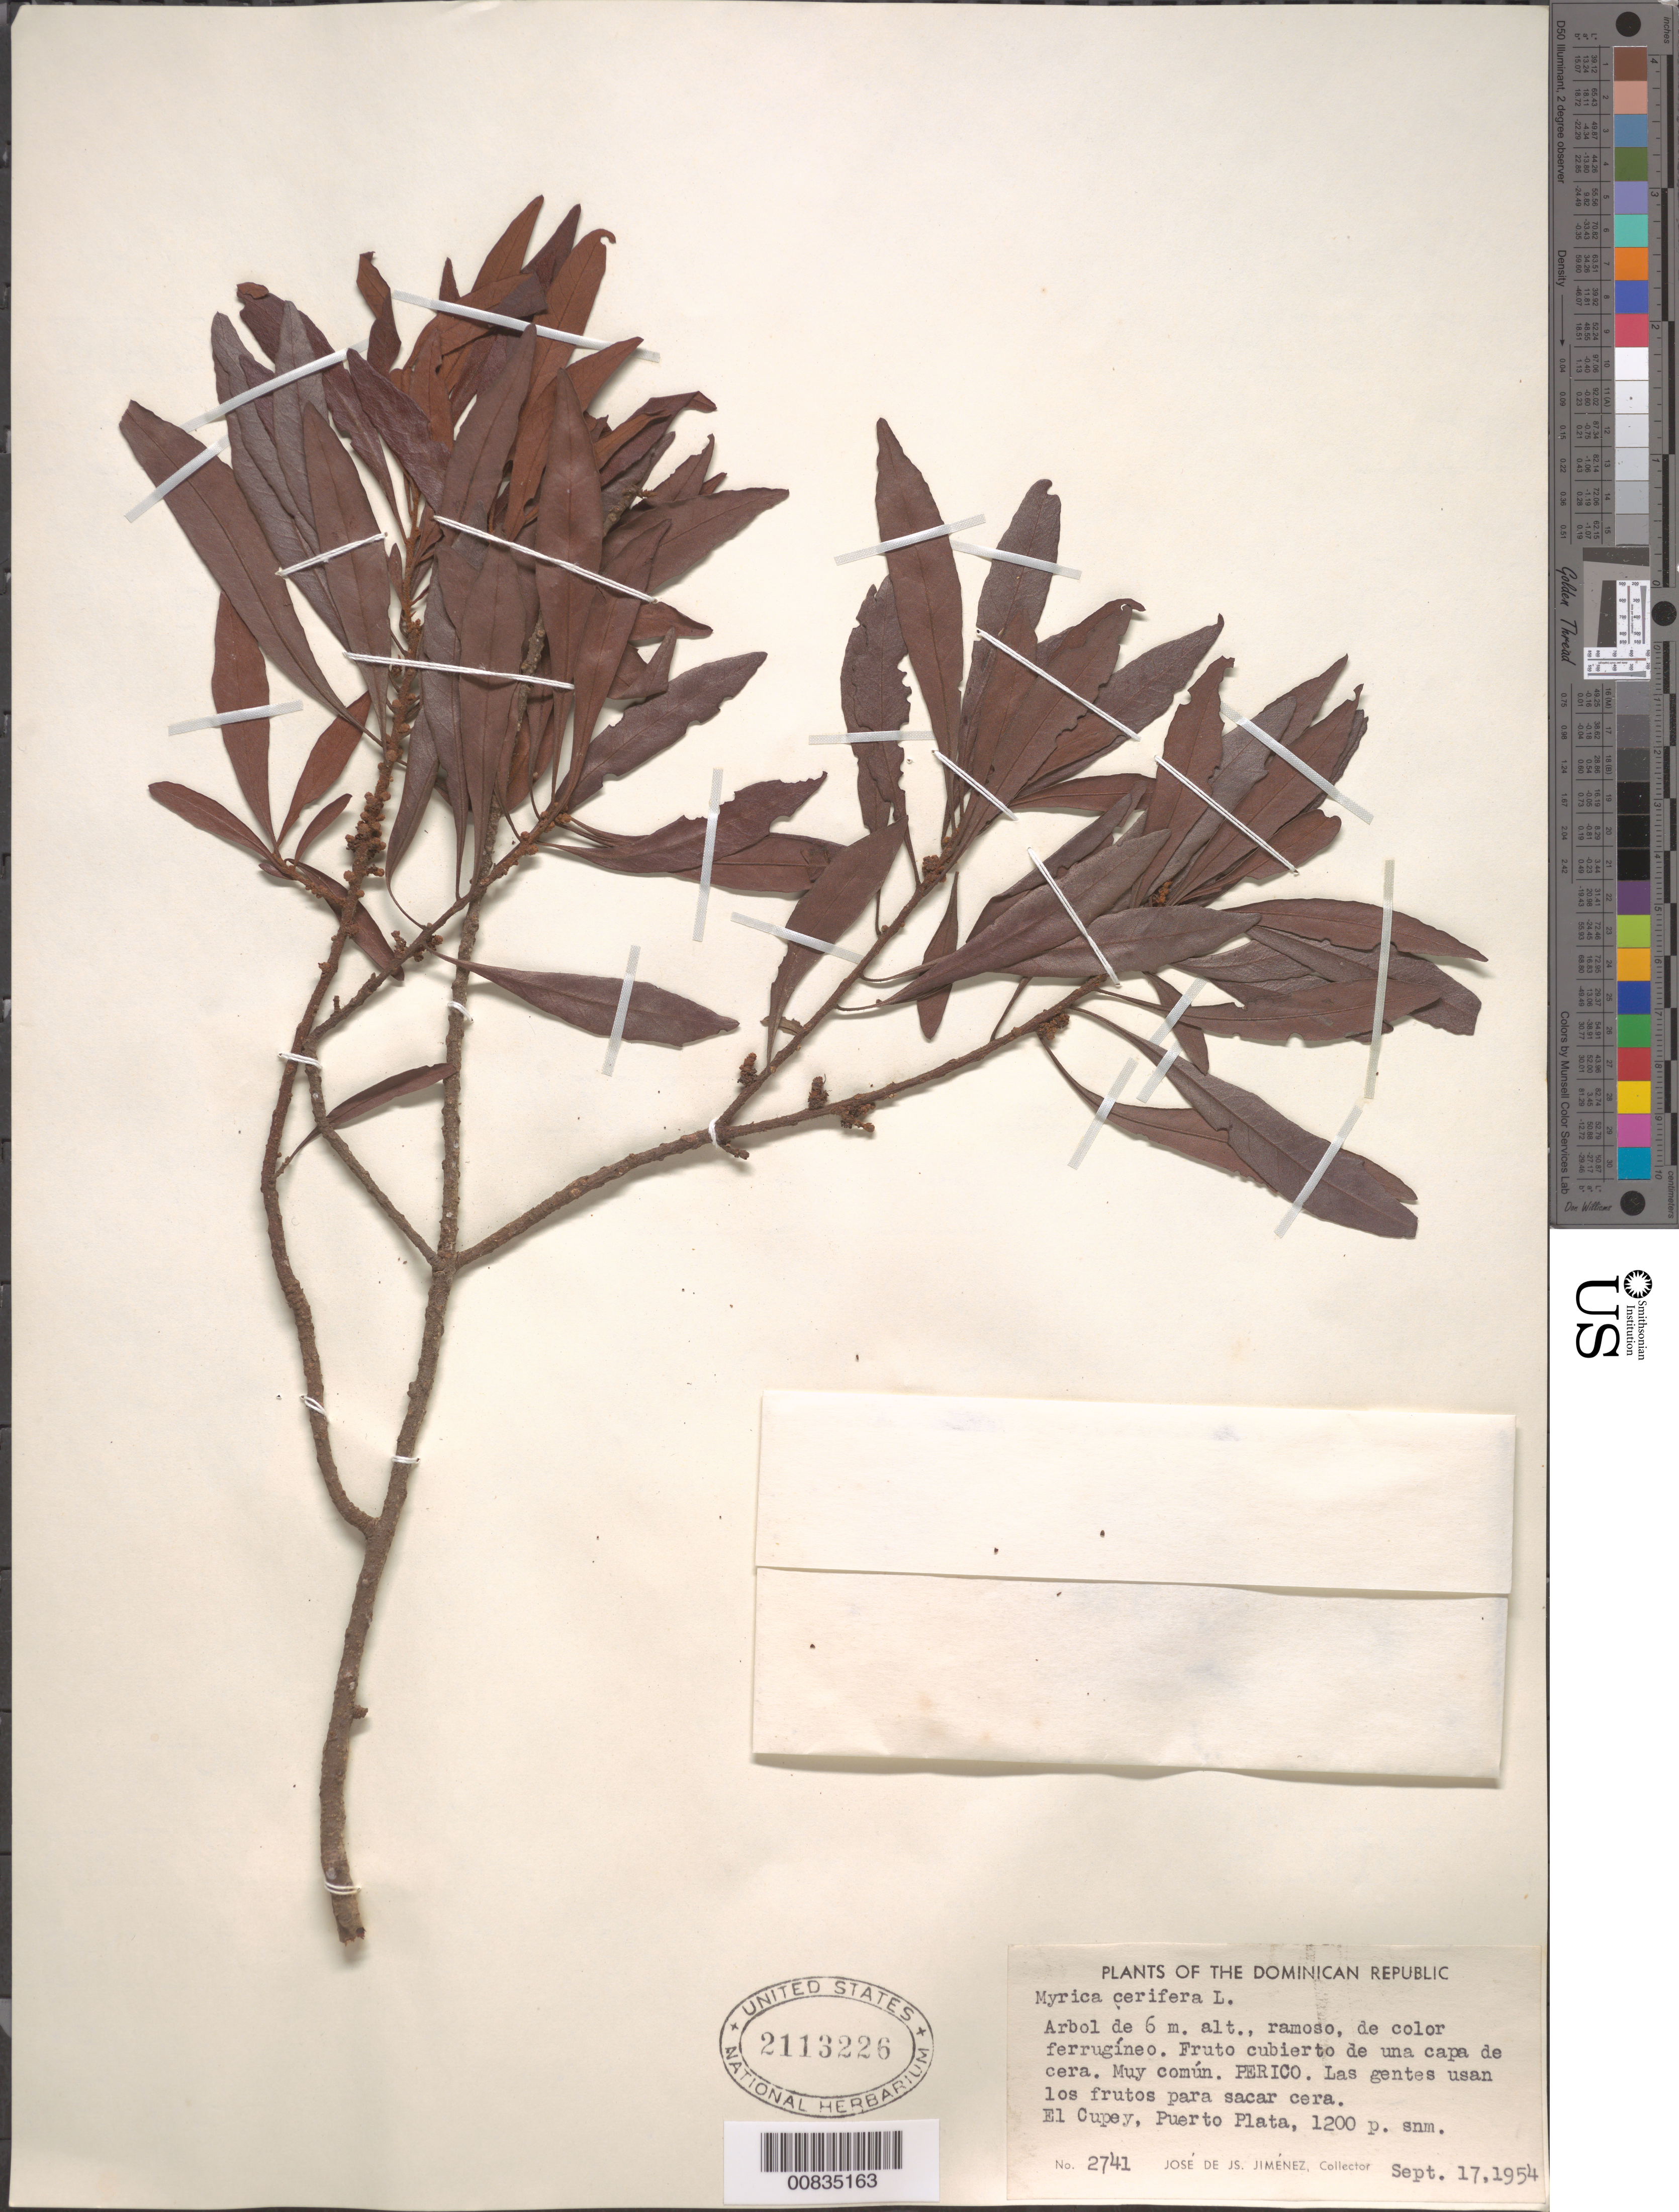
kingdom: Plantae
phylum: Tracheophyta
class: Magnoliopsida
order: Fagales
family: Myricaceae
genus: Morella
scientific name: Morella cerifera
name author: (L.) Small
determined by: Strong, M. T., (US), Smithsonian Institution - National Museum of Natural History (UNITED STATES)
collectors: J. J. Jiménez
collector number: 2741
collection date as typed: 17 Sep 1954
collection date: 1954-09-17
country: Dominican Republic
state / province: Puerto Plata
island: Hispaniola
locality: El Cupey.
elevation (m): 366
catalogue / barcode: US 2113226